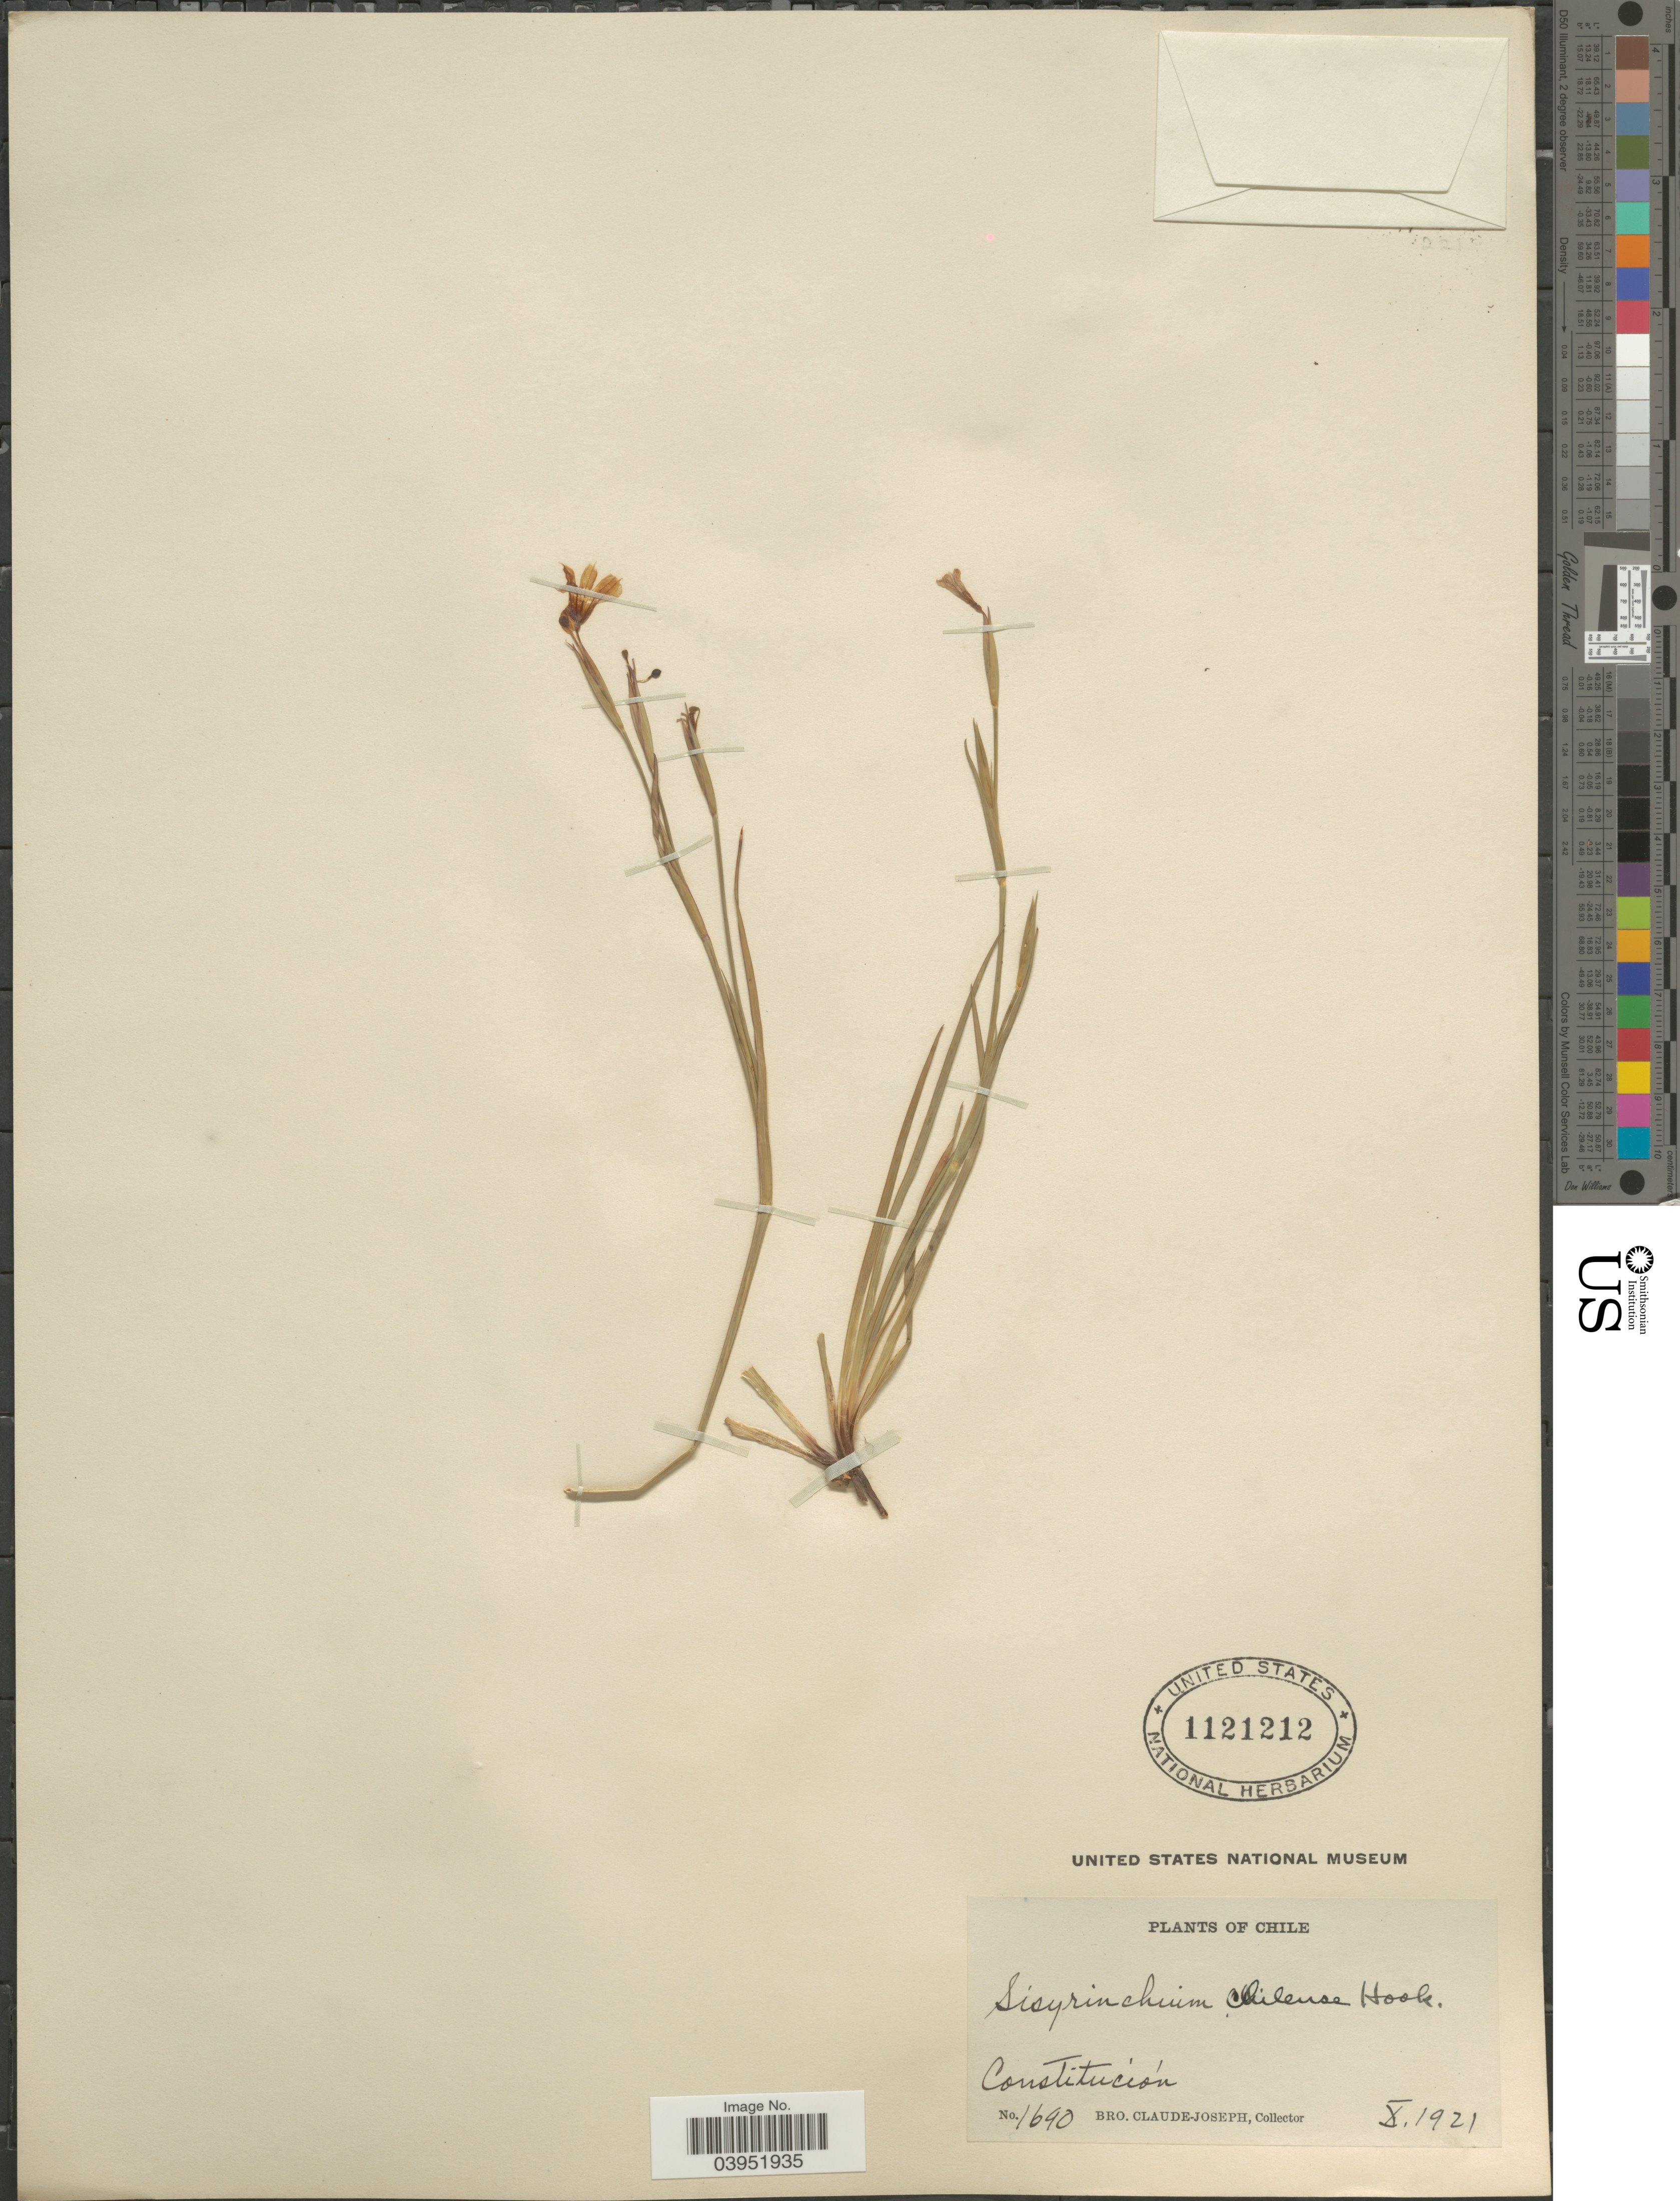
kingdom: Plantae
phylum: Tracheophyta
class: Liliopsida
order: Asparagales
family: Iridaceae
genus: Sisyrinchium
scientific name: Sisyrinchium chilense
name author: Hook.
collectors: Bro. Claude-Joseph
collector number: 1690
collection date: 1921-10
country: Chile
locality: Constitución.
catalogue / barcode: US 1121212